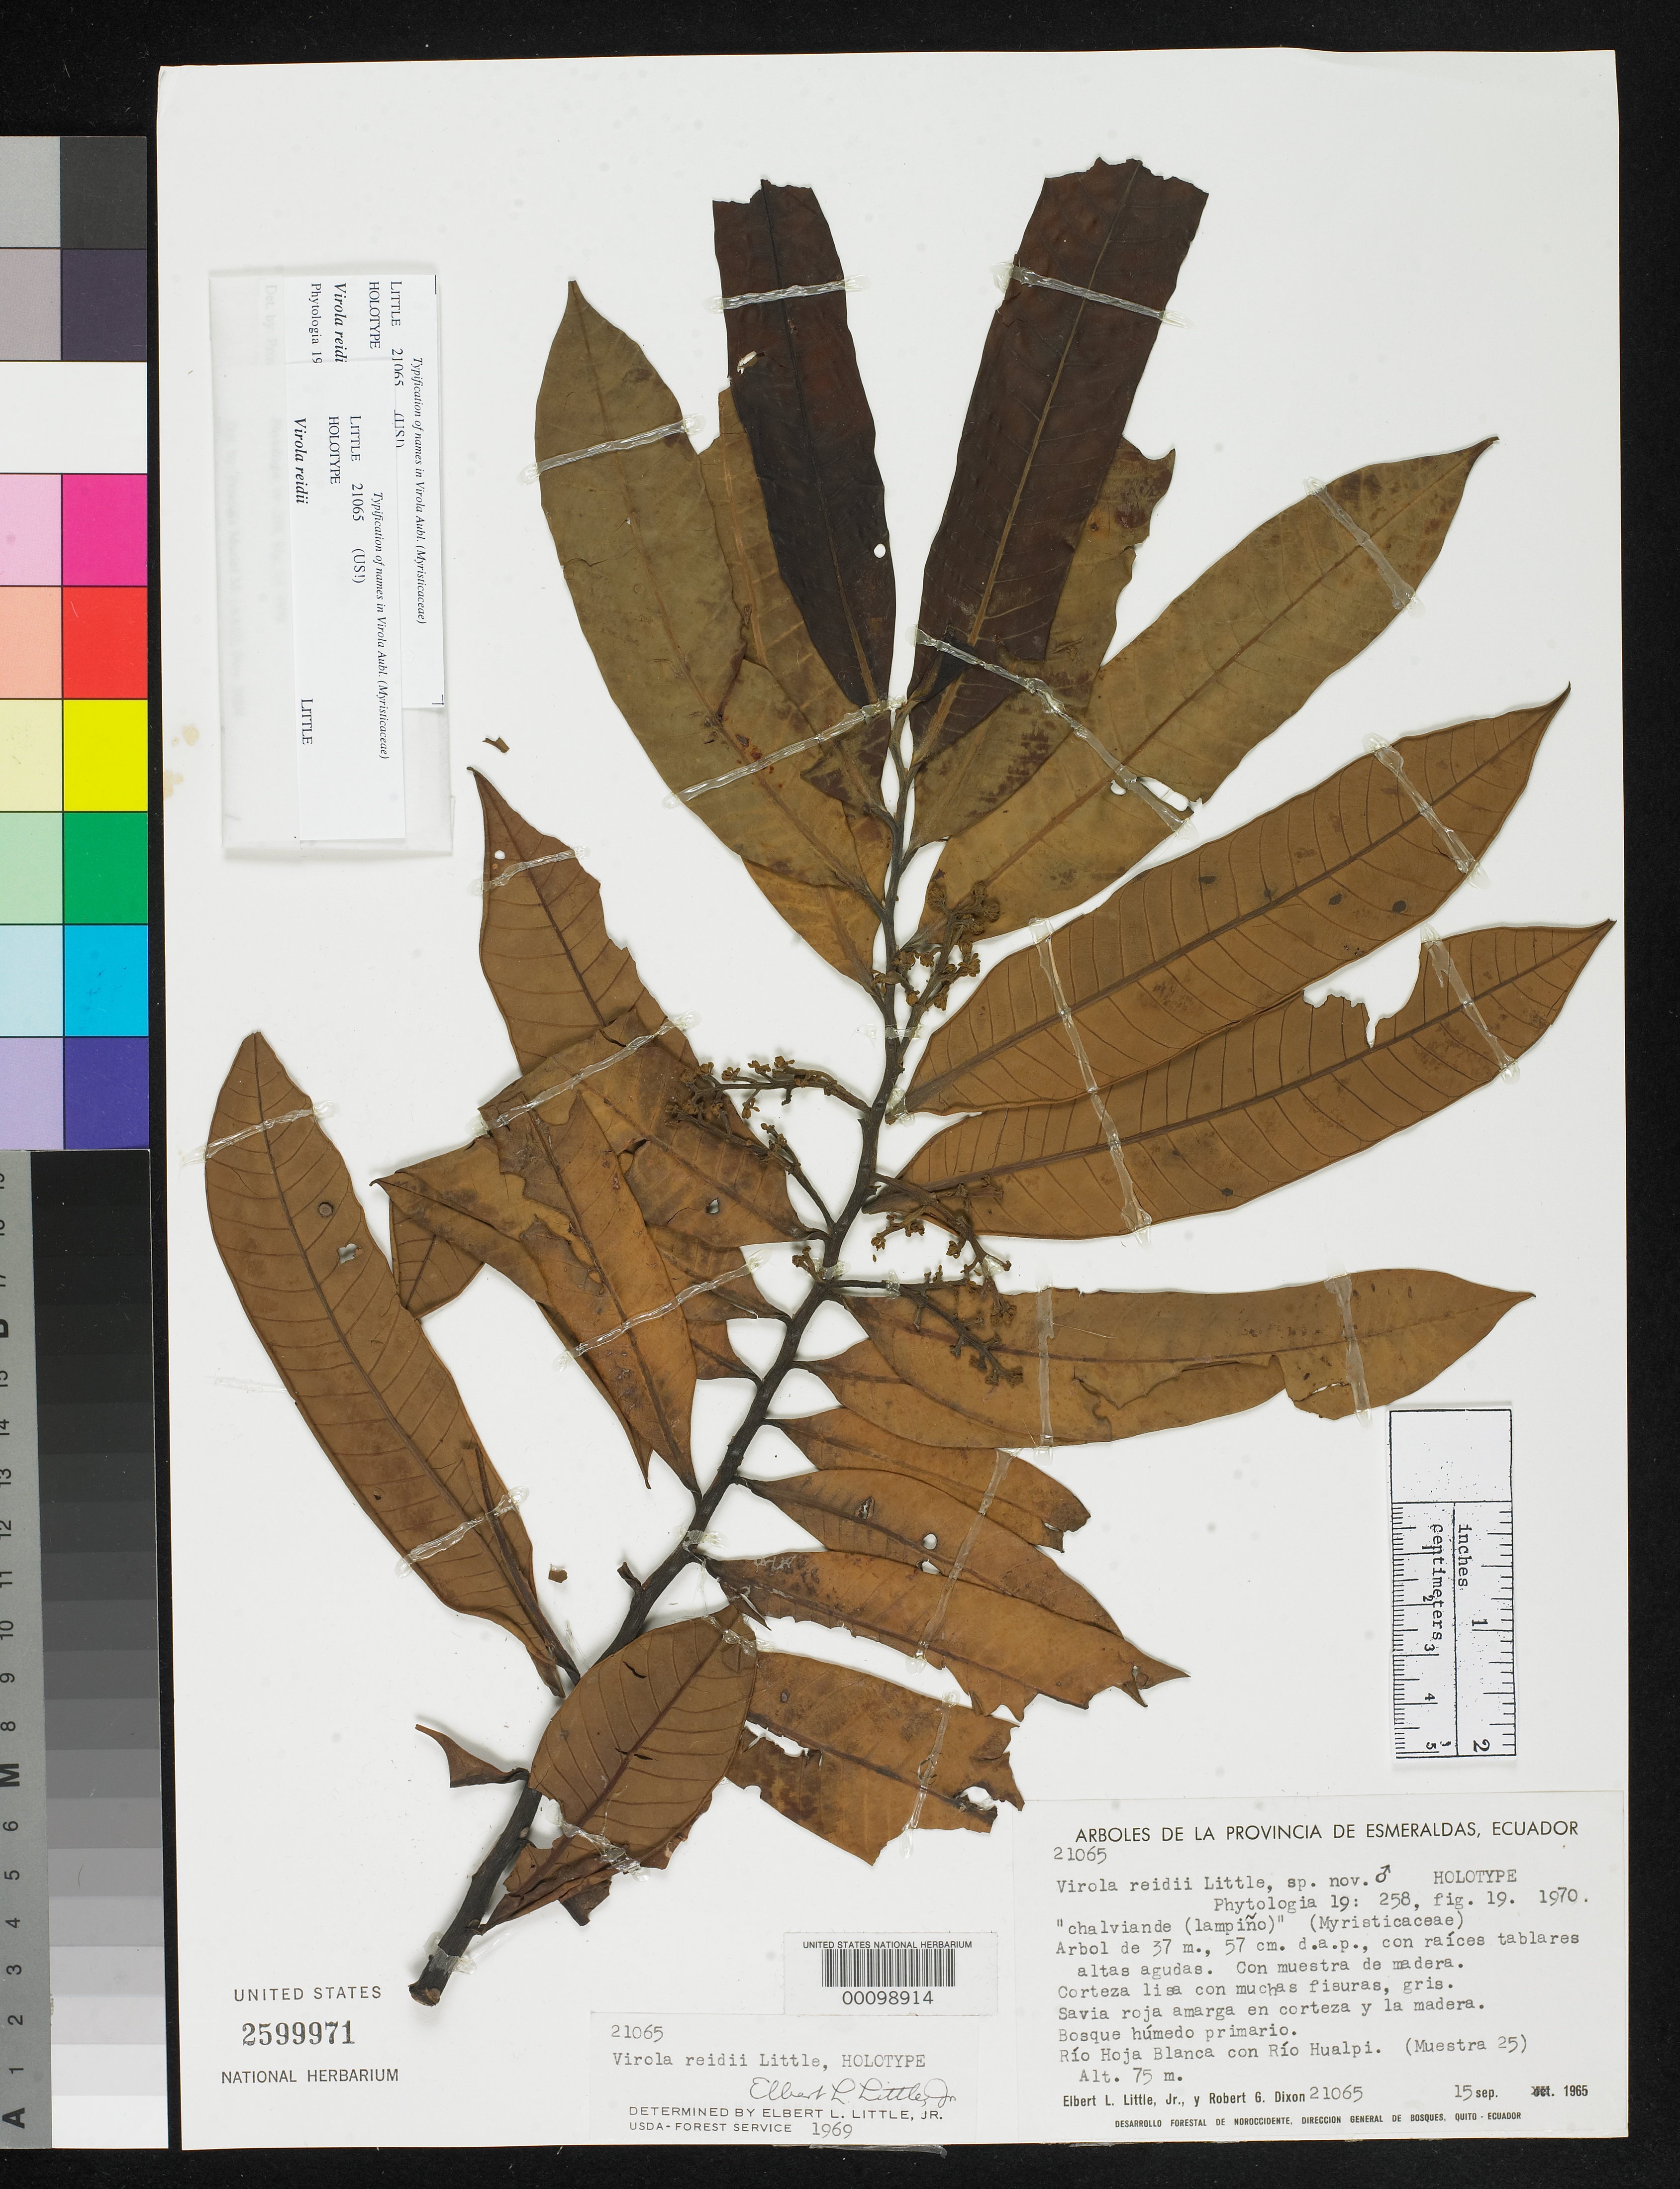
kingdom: Plantae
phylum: Tracheophyta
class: Magnoliopsida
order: Magnoliales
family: Myristicaceae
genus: Virola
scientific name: Virola reidii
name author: Little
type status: Holotype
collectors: E. L. Little & R. G. Dixon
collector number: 21065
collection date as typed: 15 Sep 1965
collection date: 1965-09-15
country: Ecuador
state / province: Esmeraldas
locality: Rio Hoja Blanca and Rio Hualpi, south of Borbon.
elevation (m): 75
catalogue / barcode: US 2599971